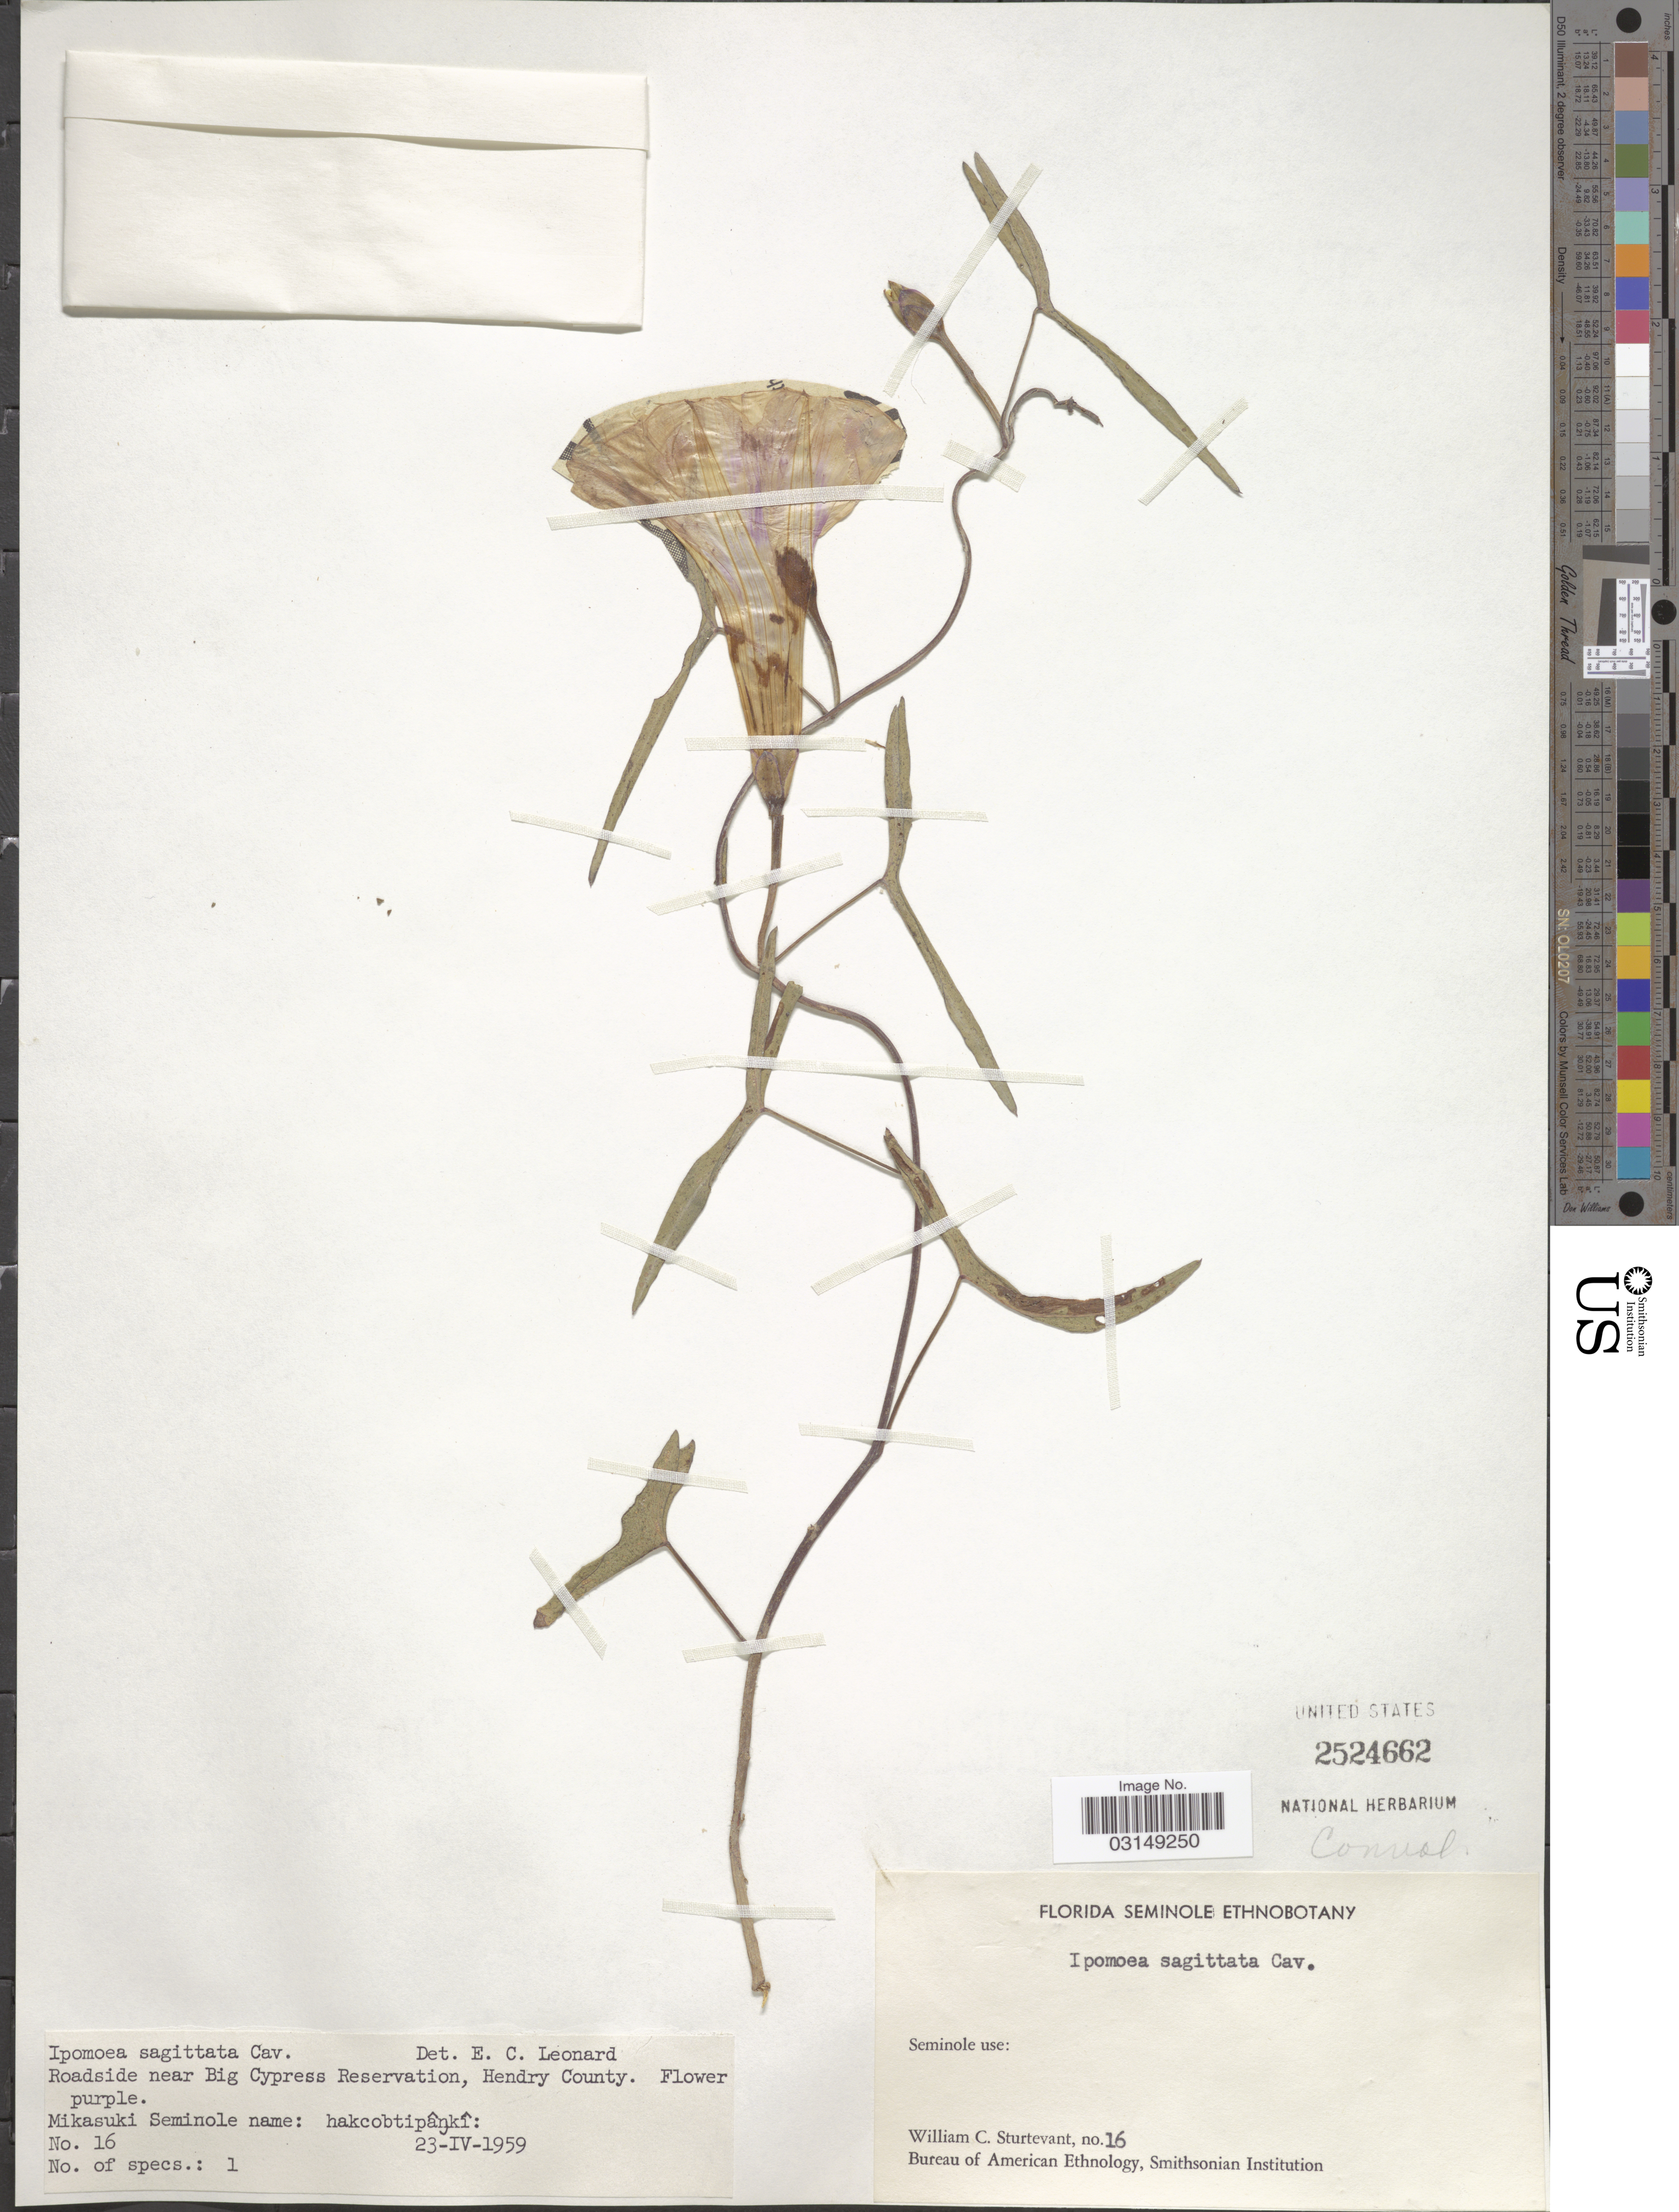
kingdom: Plantae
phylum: Tracheophyta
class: Magnoliopsida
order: Solanales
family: Convolvulaceae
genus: Ipomoea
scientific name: Ipomoea sagittata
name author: Poir.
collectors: W. Sturtevant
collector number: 16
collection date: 1959-04-23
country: United States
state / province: Florida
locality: Roadside near Big Cypress Reservation, Hendry County.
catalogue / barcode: US 2524662